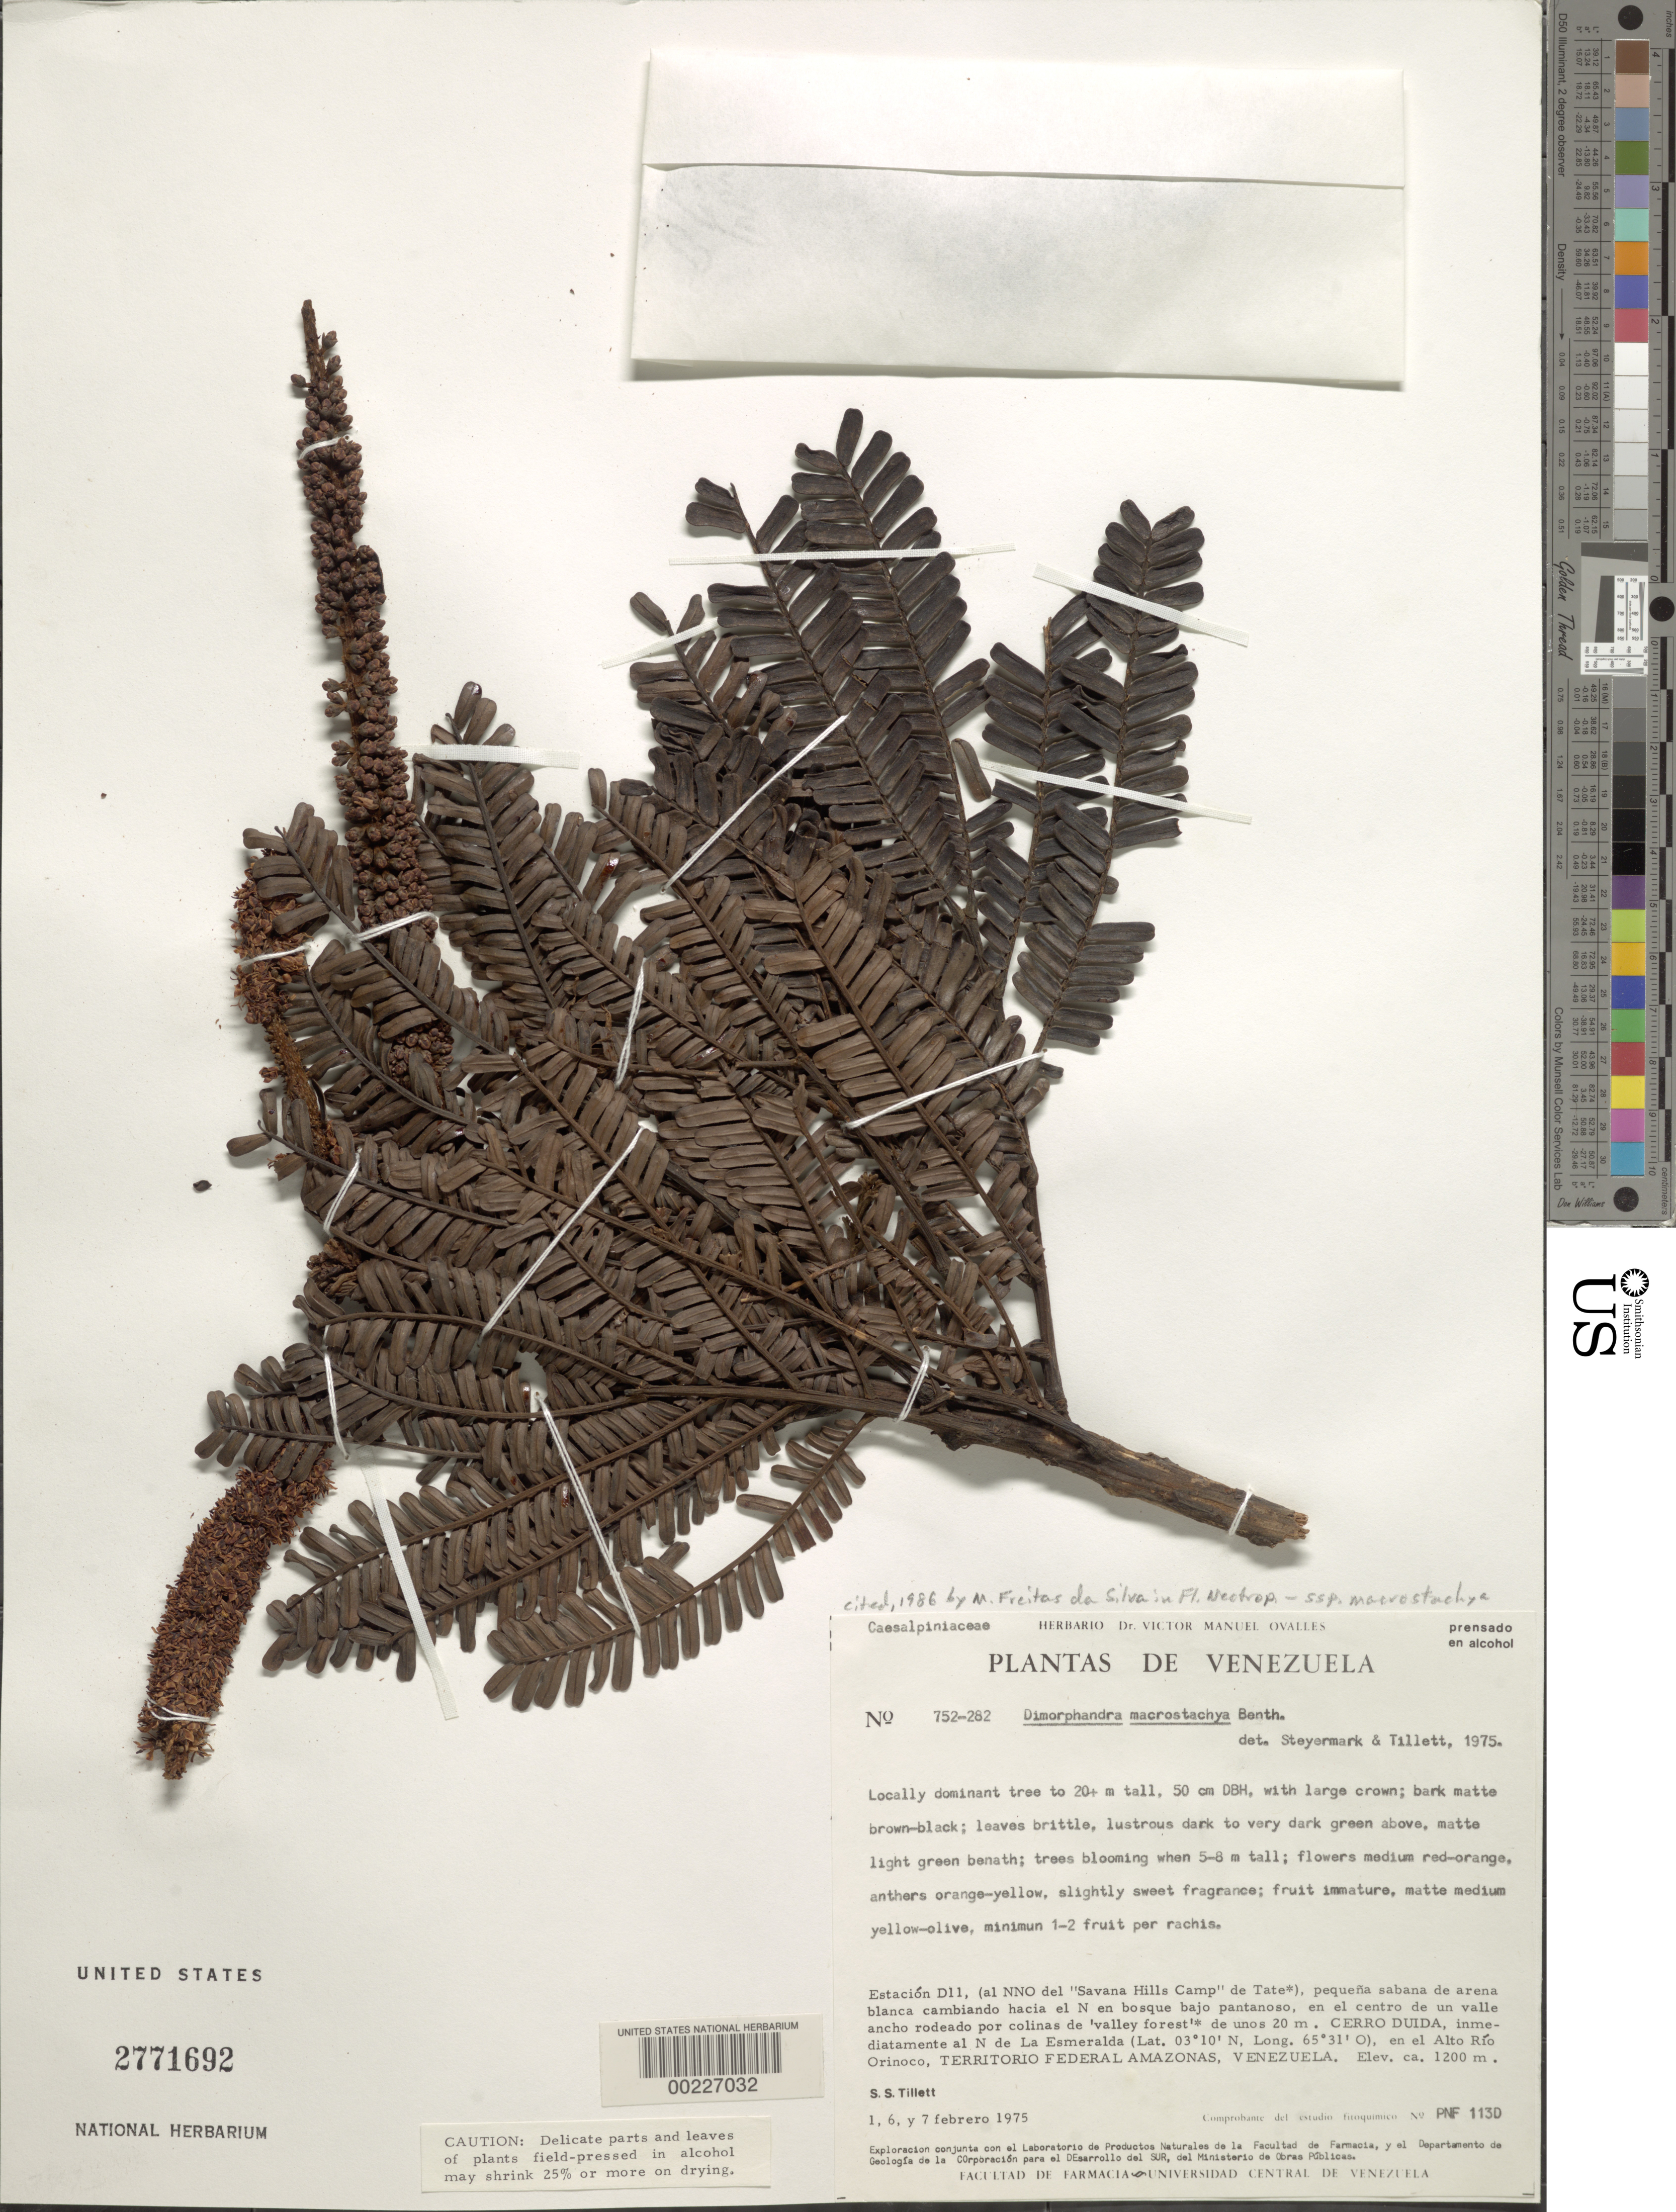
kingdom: Plantae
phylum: Tracheophyta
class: Magnoliopsida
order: Fabales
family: Fabaceae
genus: Dimorphandra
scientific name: Dimorphandra macrostachya subsp. macrostachya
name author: Benth.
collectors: S. S. Tillett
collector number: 752-282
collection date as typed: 06 Feb 1975 to 07 Feb 1975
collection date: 1975-02-06/1975-02-07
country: Venezuela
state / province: Amazonas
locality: Station d11; Cerro Duida, in the vicinity n of las esmeralda in the rio orinoco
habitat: Small savanna of white sand changing to swampy short woods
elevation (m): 1200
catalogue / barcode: US 2771692